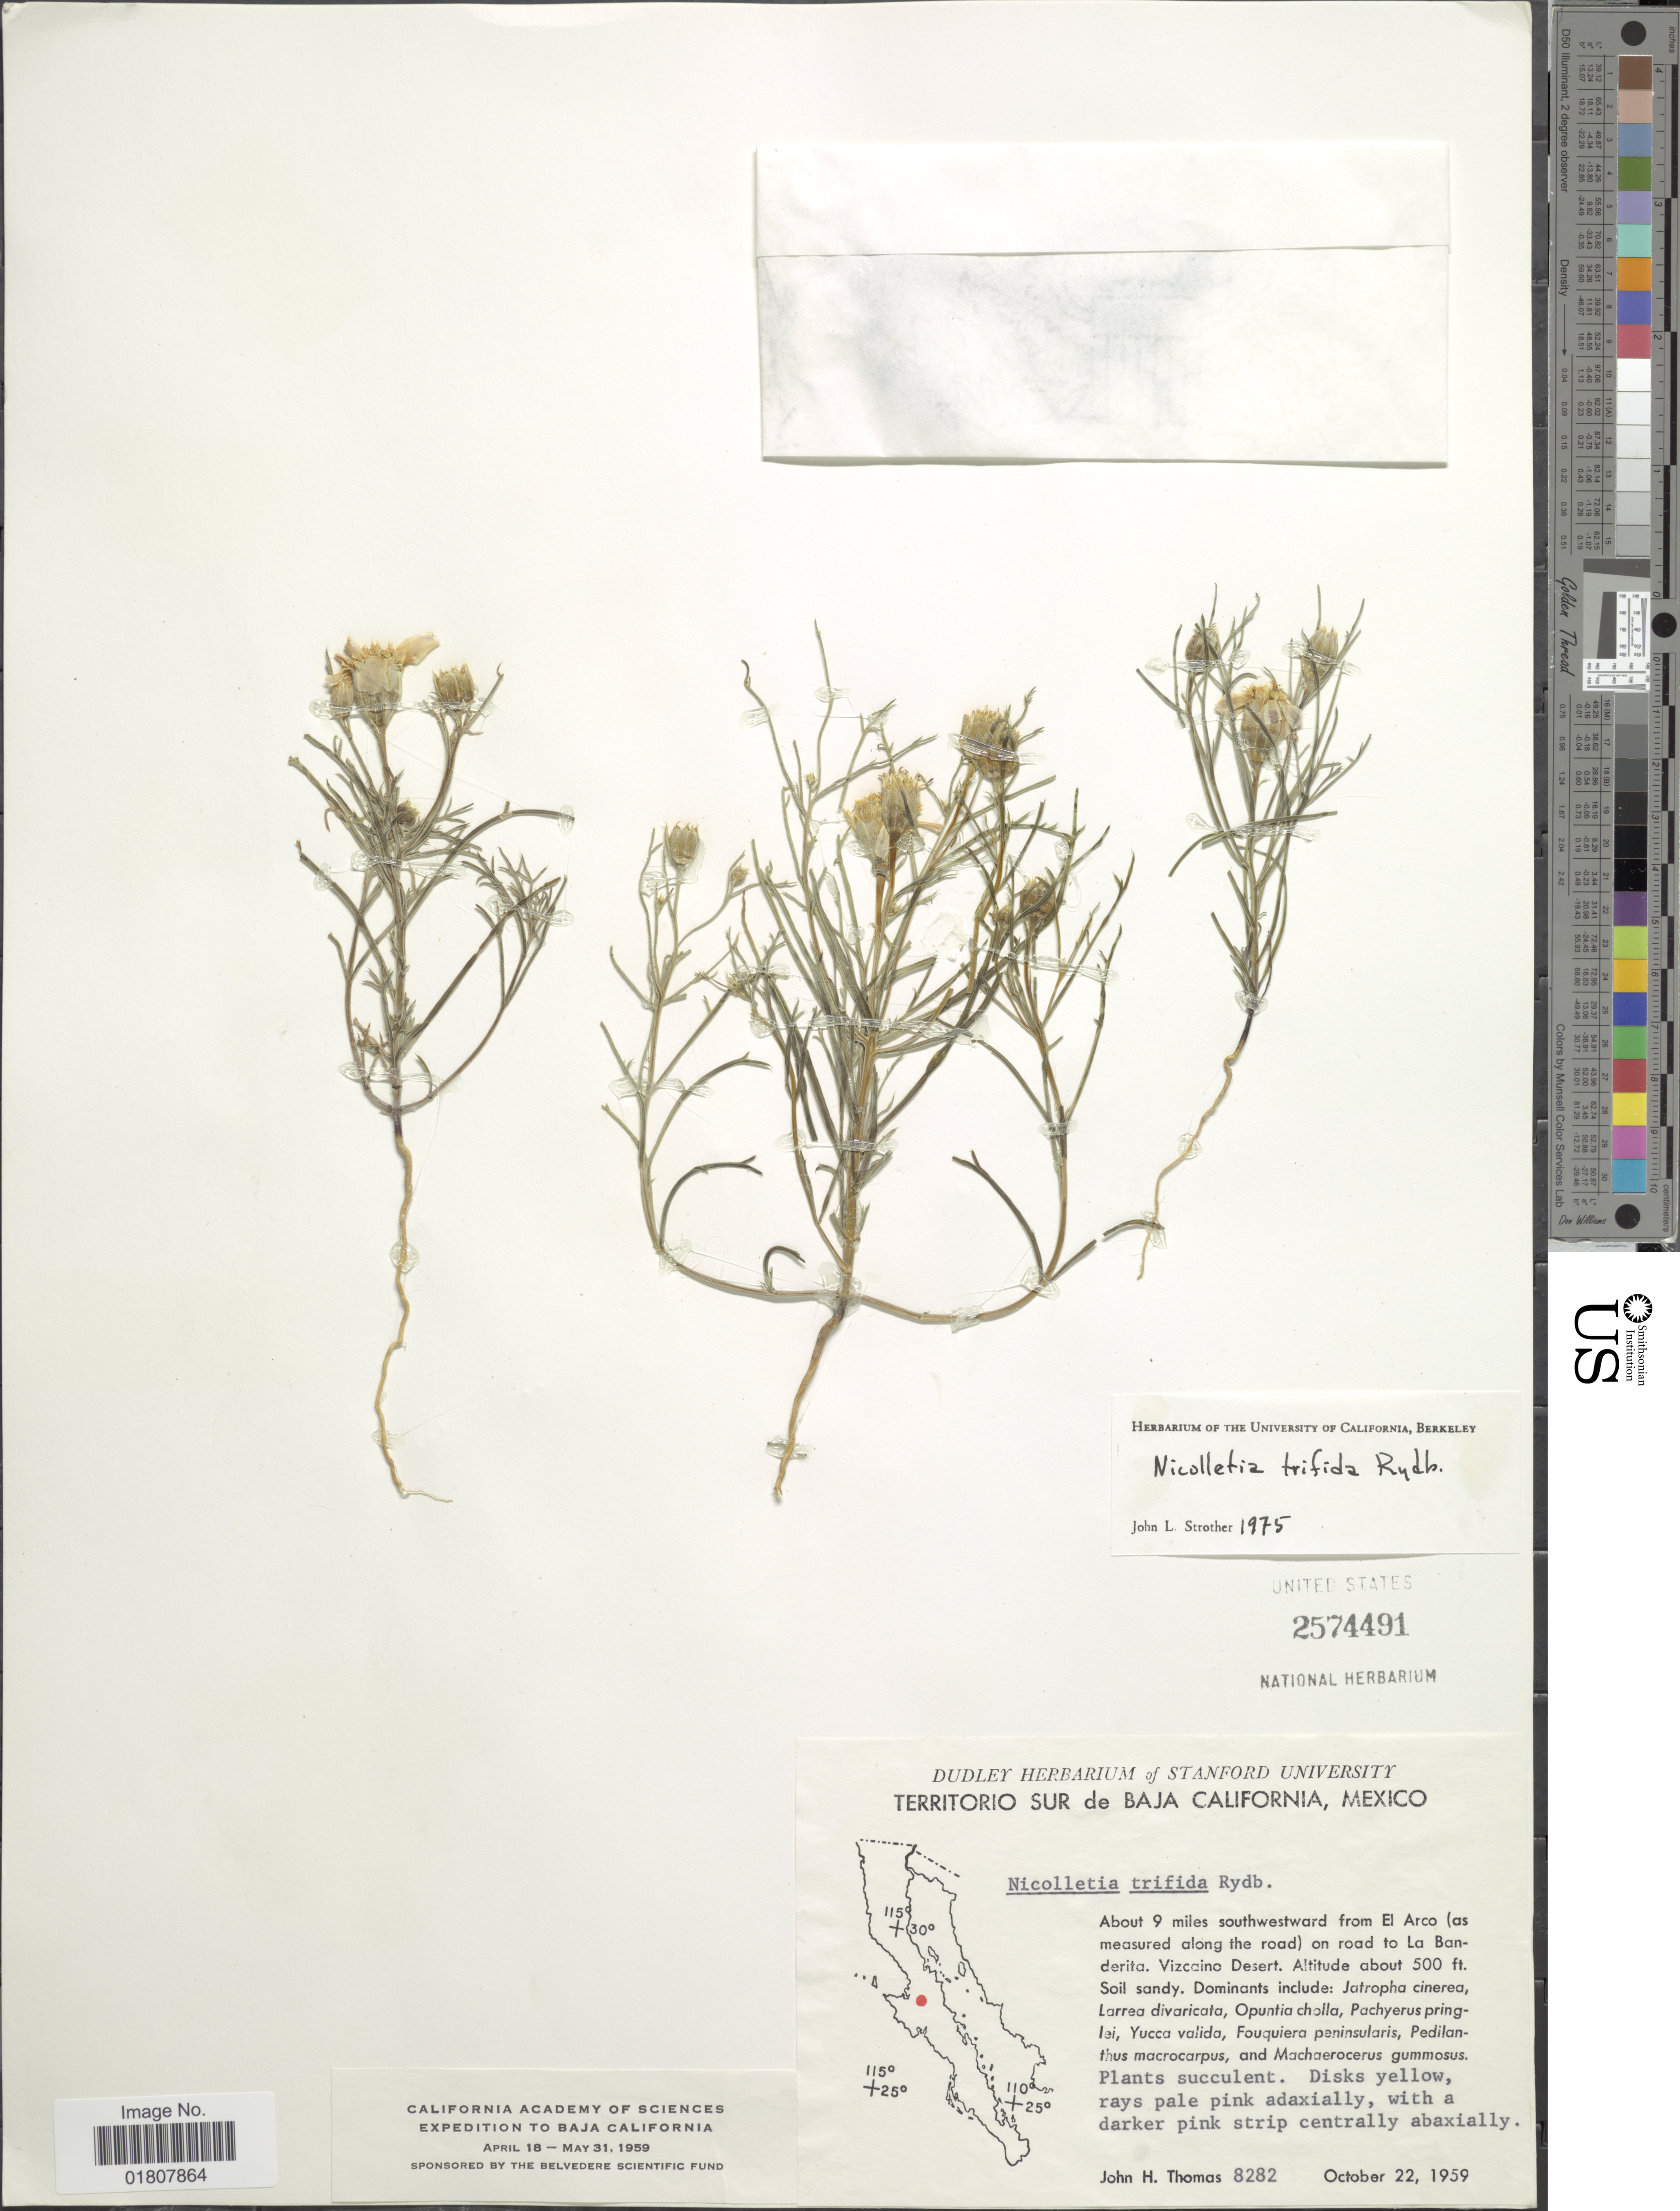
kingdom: Plantae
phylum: Tracheophyta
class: Magnoliopsida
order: Asterales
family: Asteraceae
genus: Nicolletia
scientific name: Nicolletia trifida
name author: Rydb.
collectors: J. H. Thomas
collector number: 8282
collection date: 1959-10-22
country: Mexico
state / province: Baja California Sur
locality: About 9 miles southwestward from El Arco (as measured along the road) on road to La Banderita, Vizcaino Desert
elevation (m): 152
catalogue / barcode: US 2574491